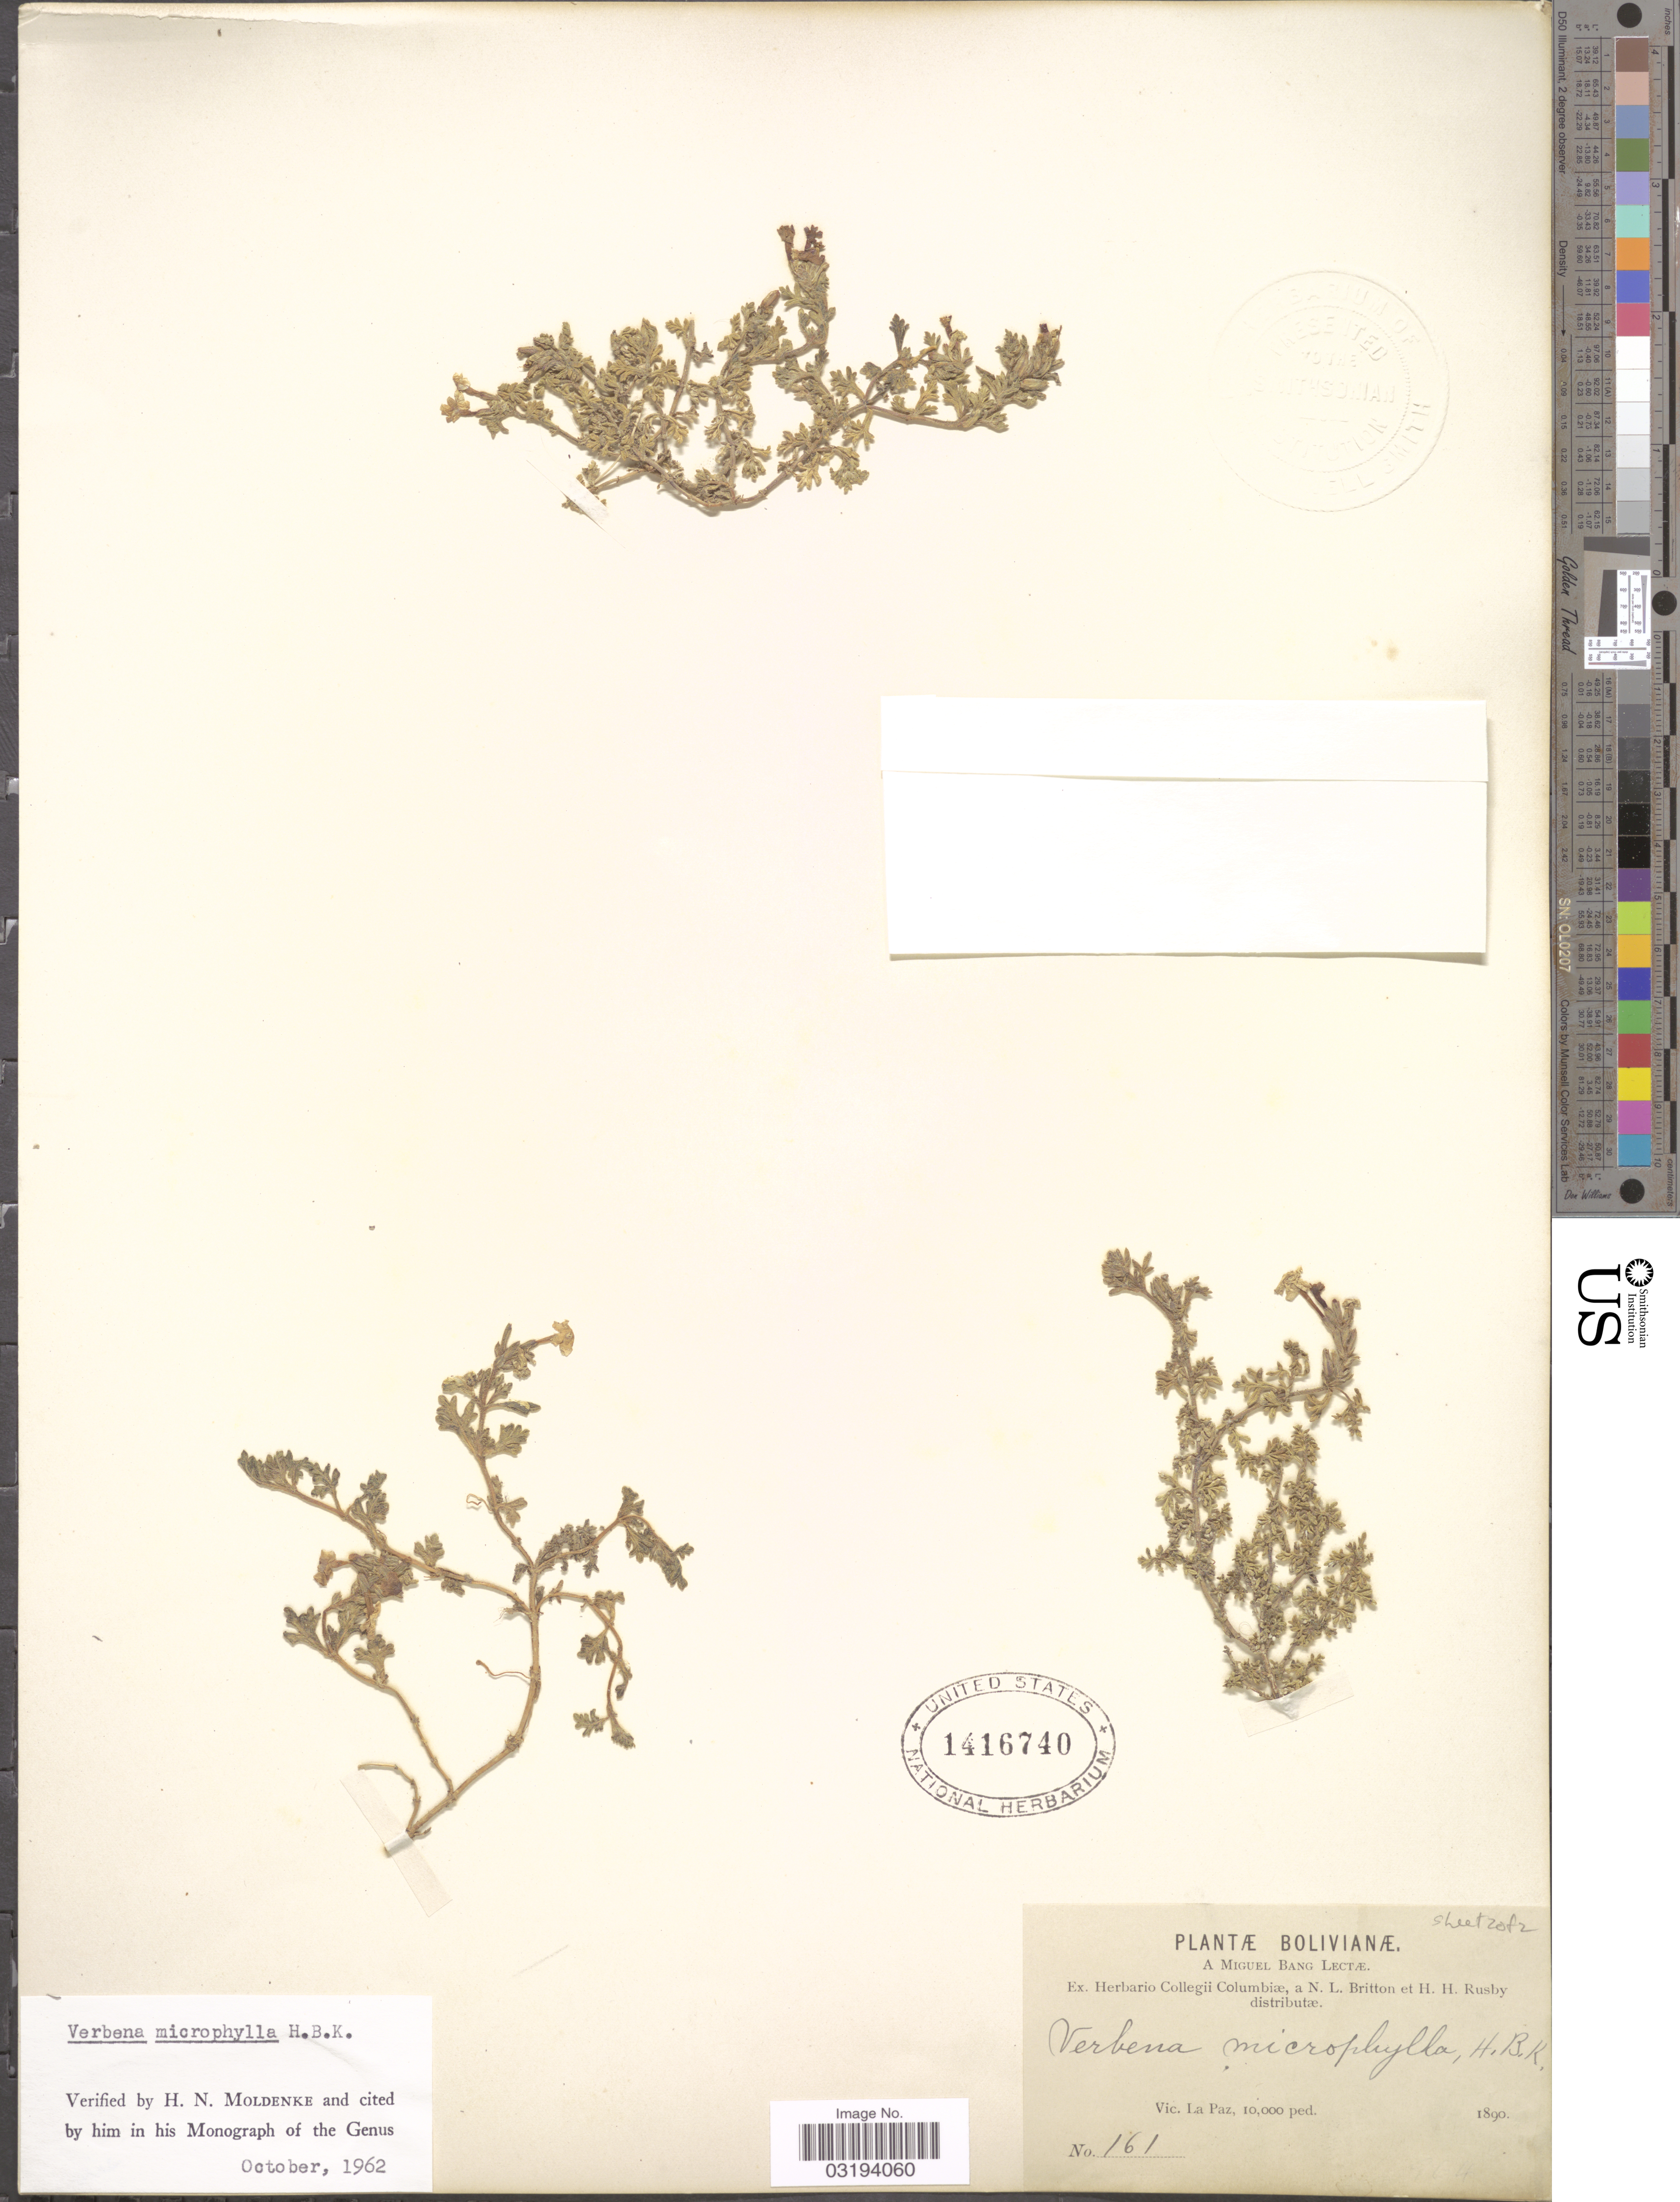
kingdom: Plantae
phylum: Tracheophyta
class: Magnoliopsida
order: Lamiales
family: Verbenaceae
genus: Verbena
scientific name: Verbena microphylla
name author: Kunth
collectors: M. Bang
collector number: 161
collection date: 1890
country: Bolivia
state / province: La Paz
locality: Vic. La Paz.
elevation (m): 3048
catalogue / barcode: US 1416740